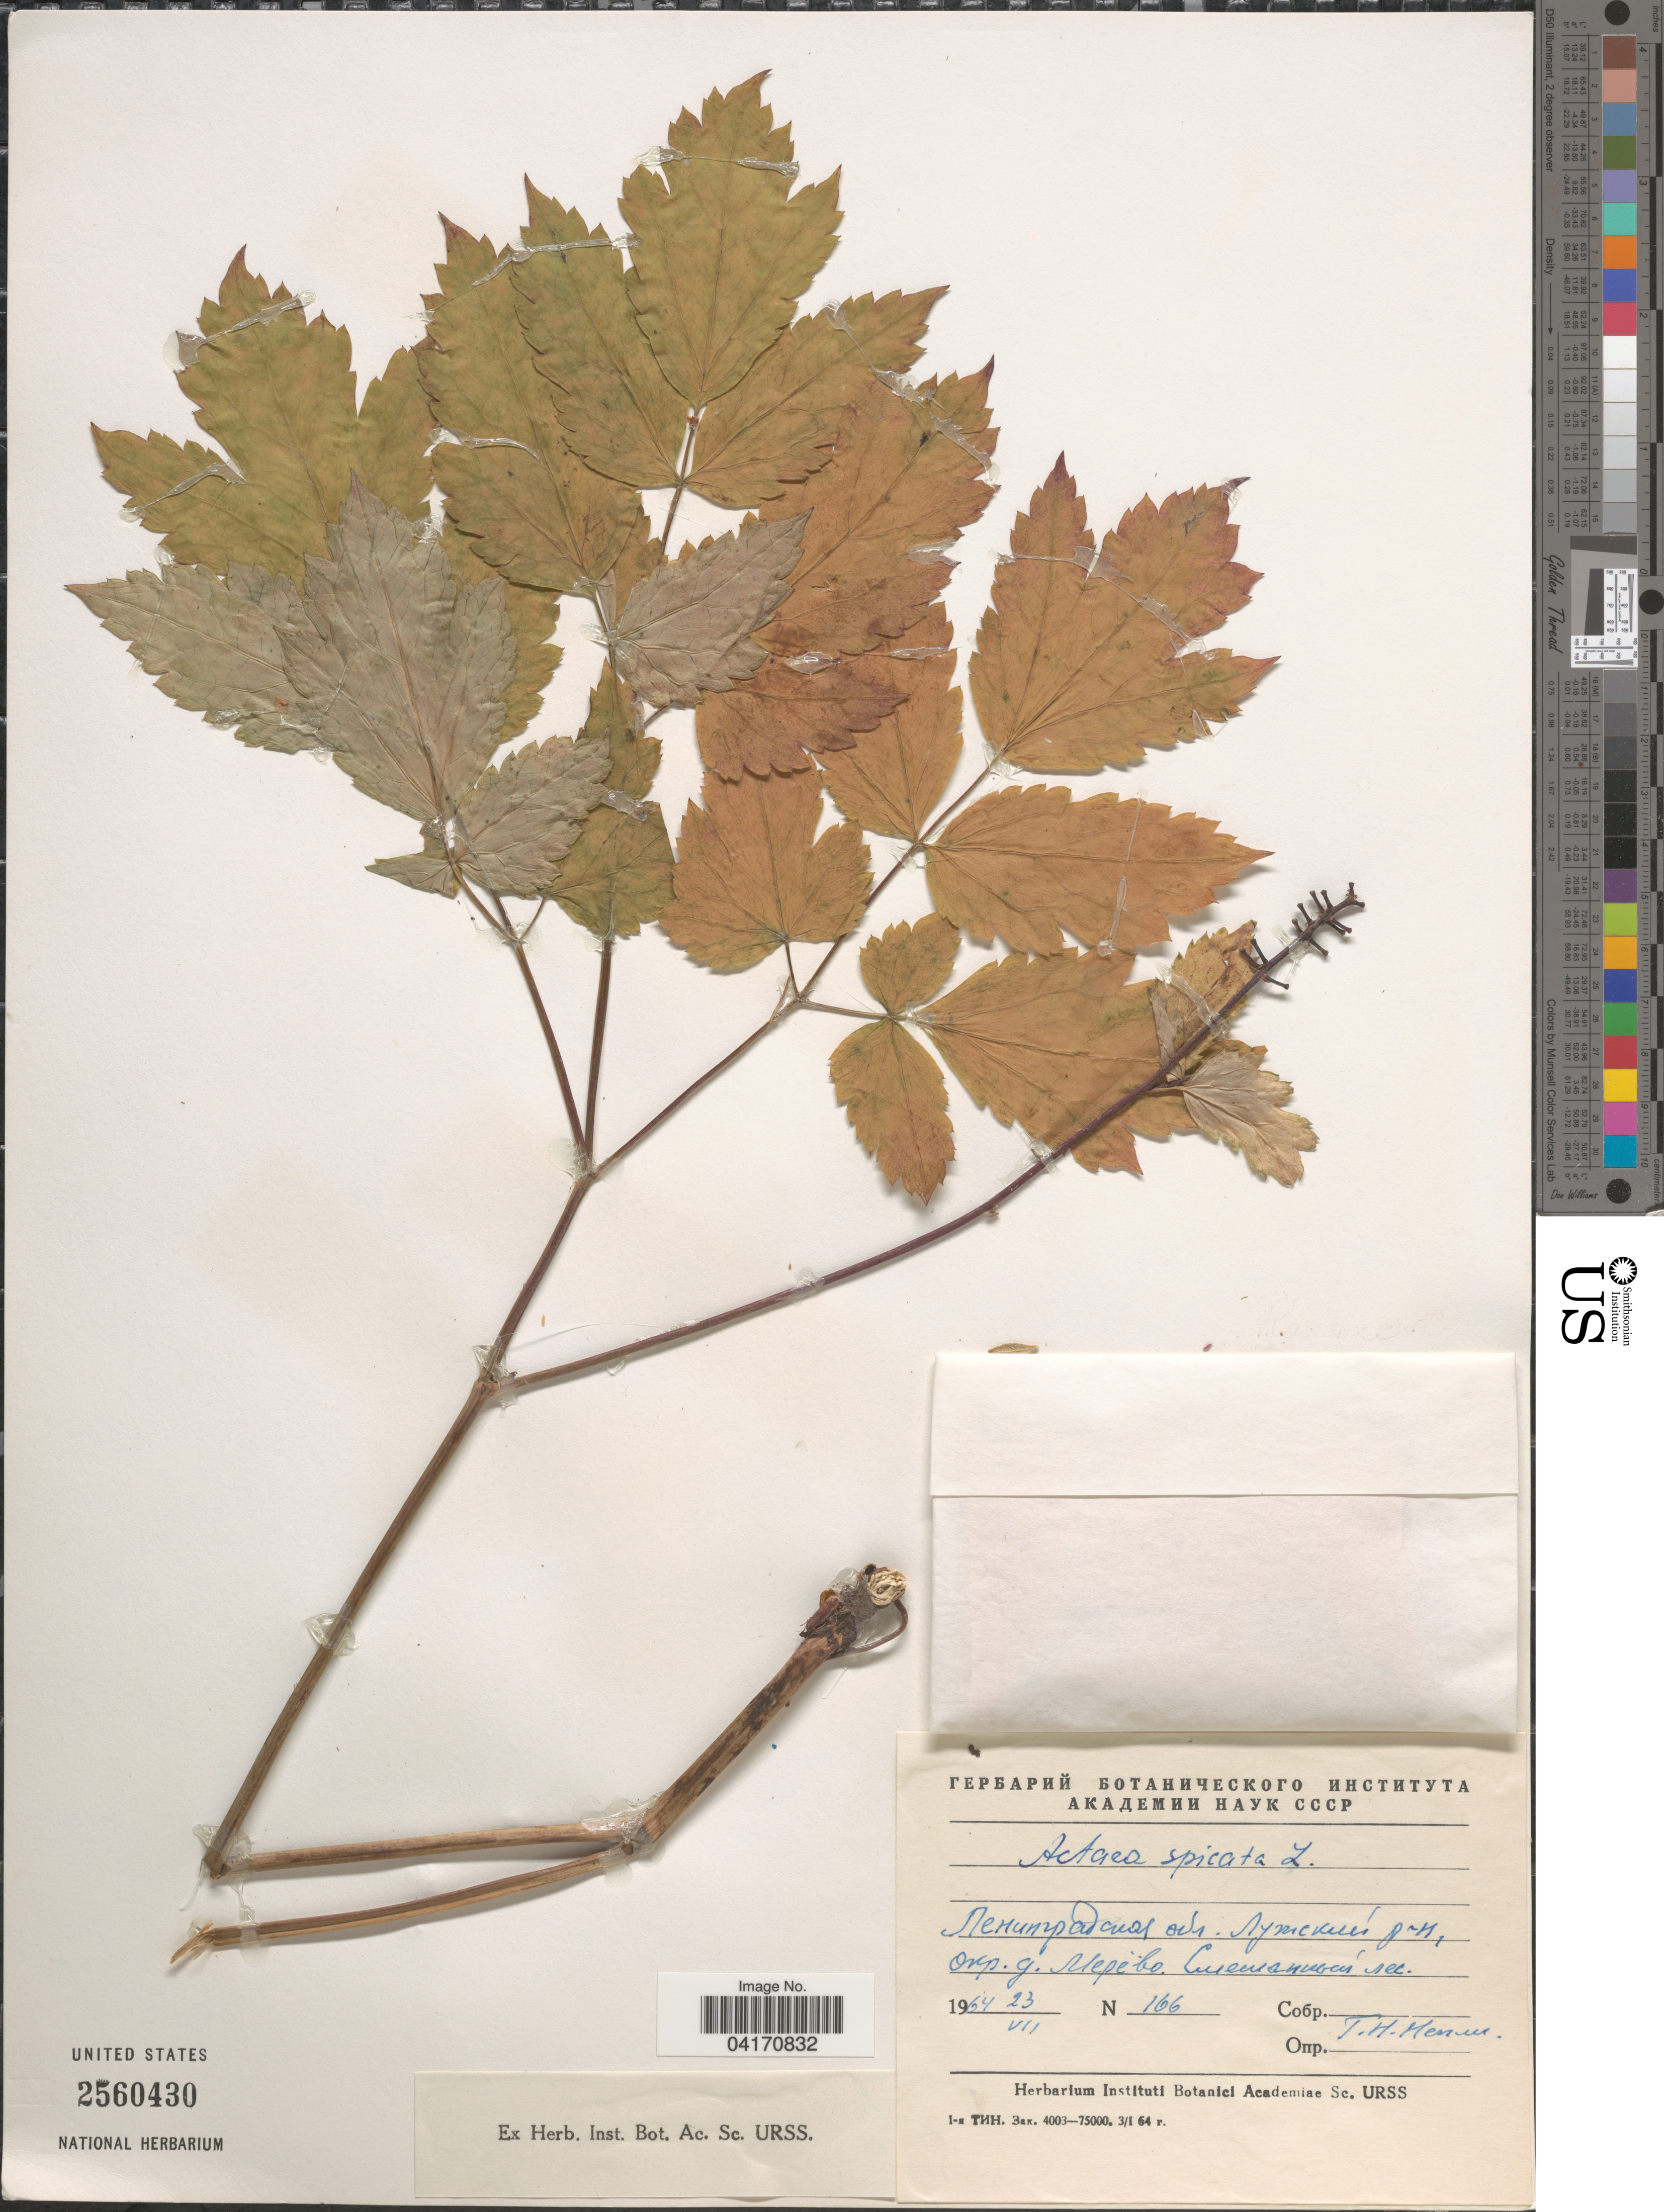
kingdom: Plantae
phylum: Tracheophyta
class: Magnoliopsida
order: Ranunculales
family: Ranunculaceae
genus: Actaea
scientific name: Actaea spicata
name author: L.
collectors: X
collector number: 166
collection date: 1964-07-23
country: Russian Federation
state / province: Leningrad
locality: Lyzhskiy District, vicinity of Maryovo.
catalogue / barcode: US 2560430